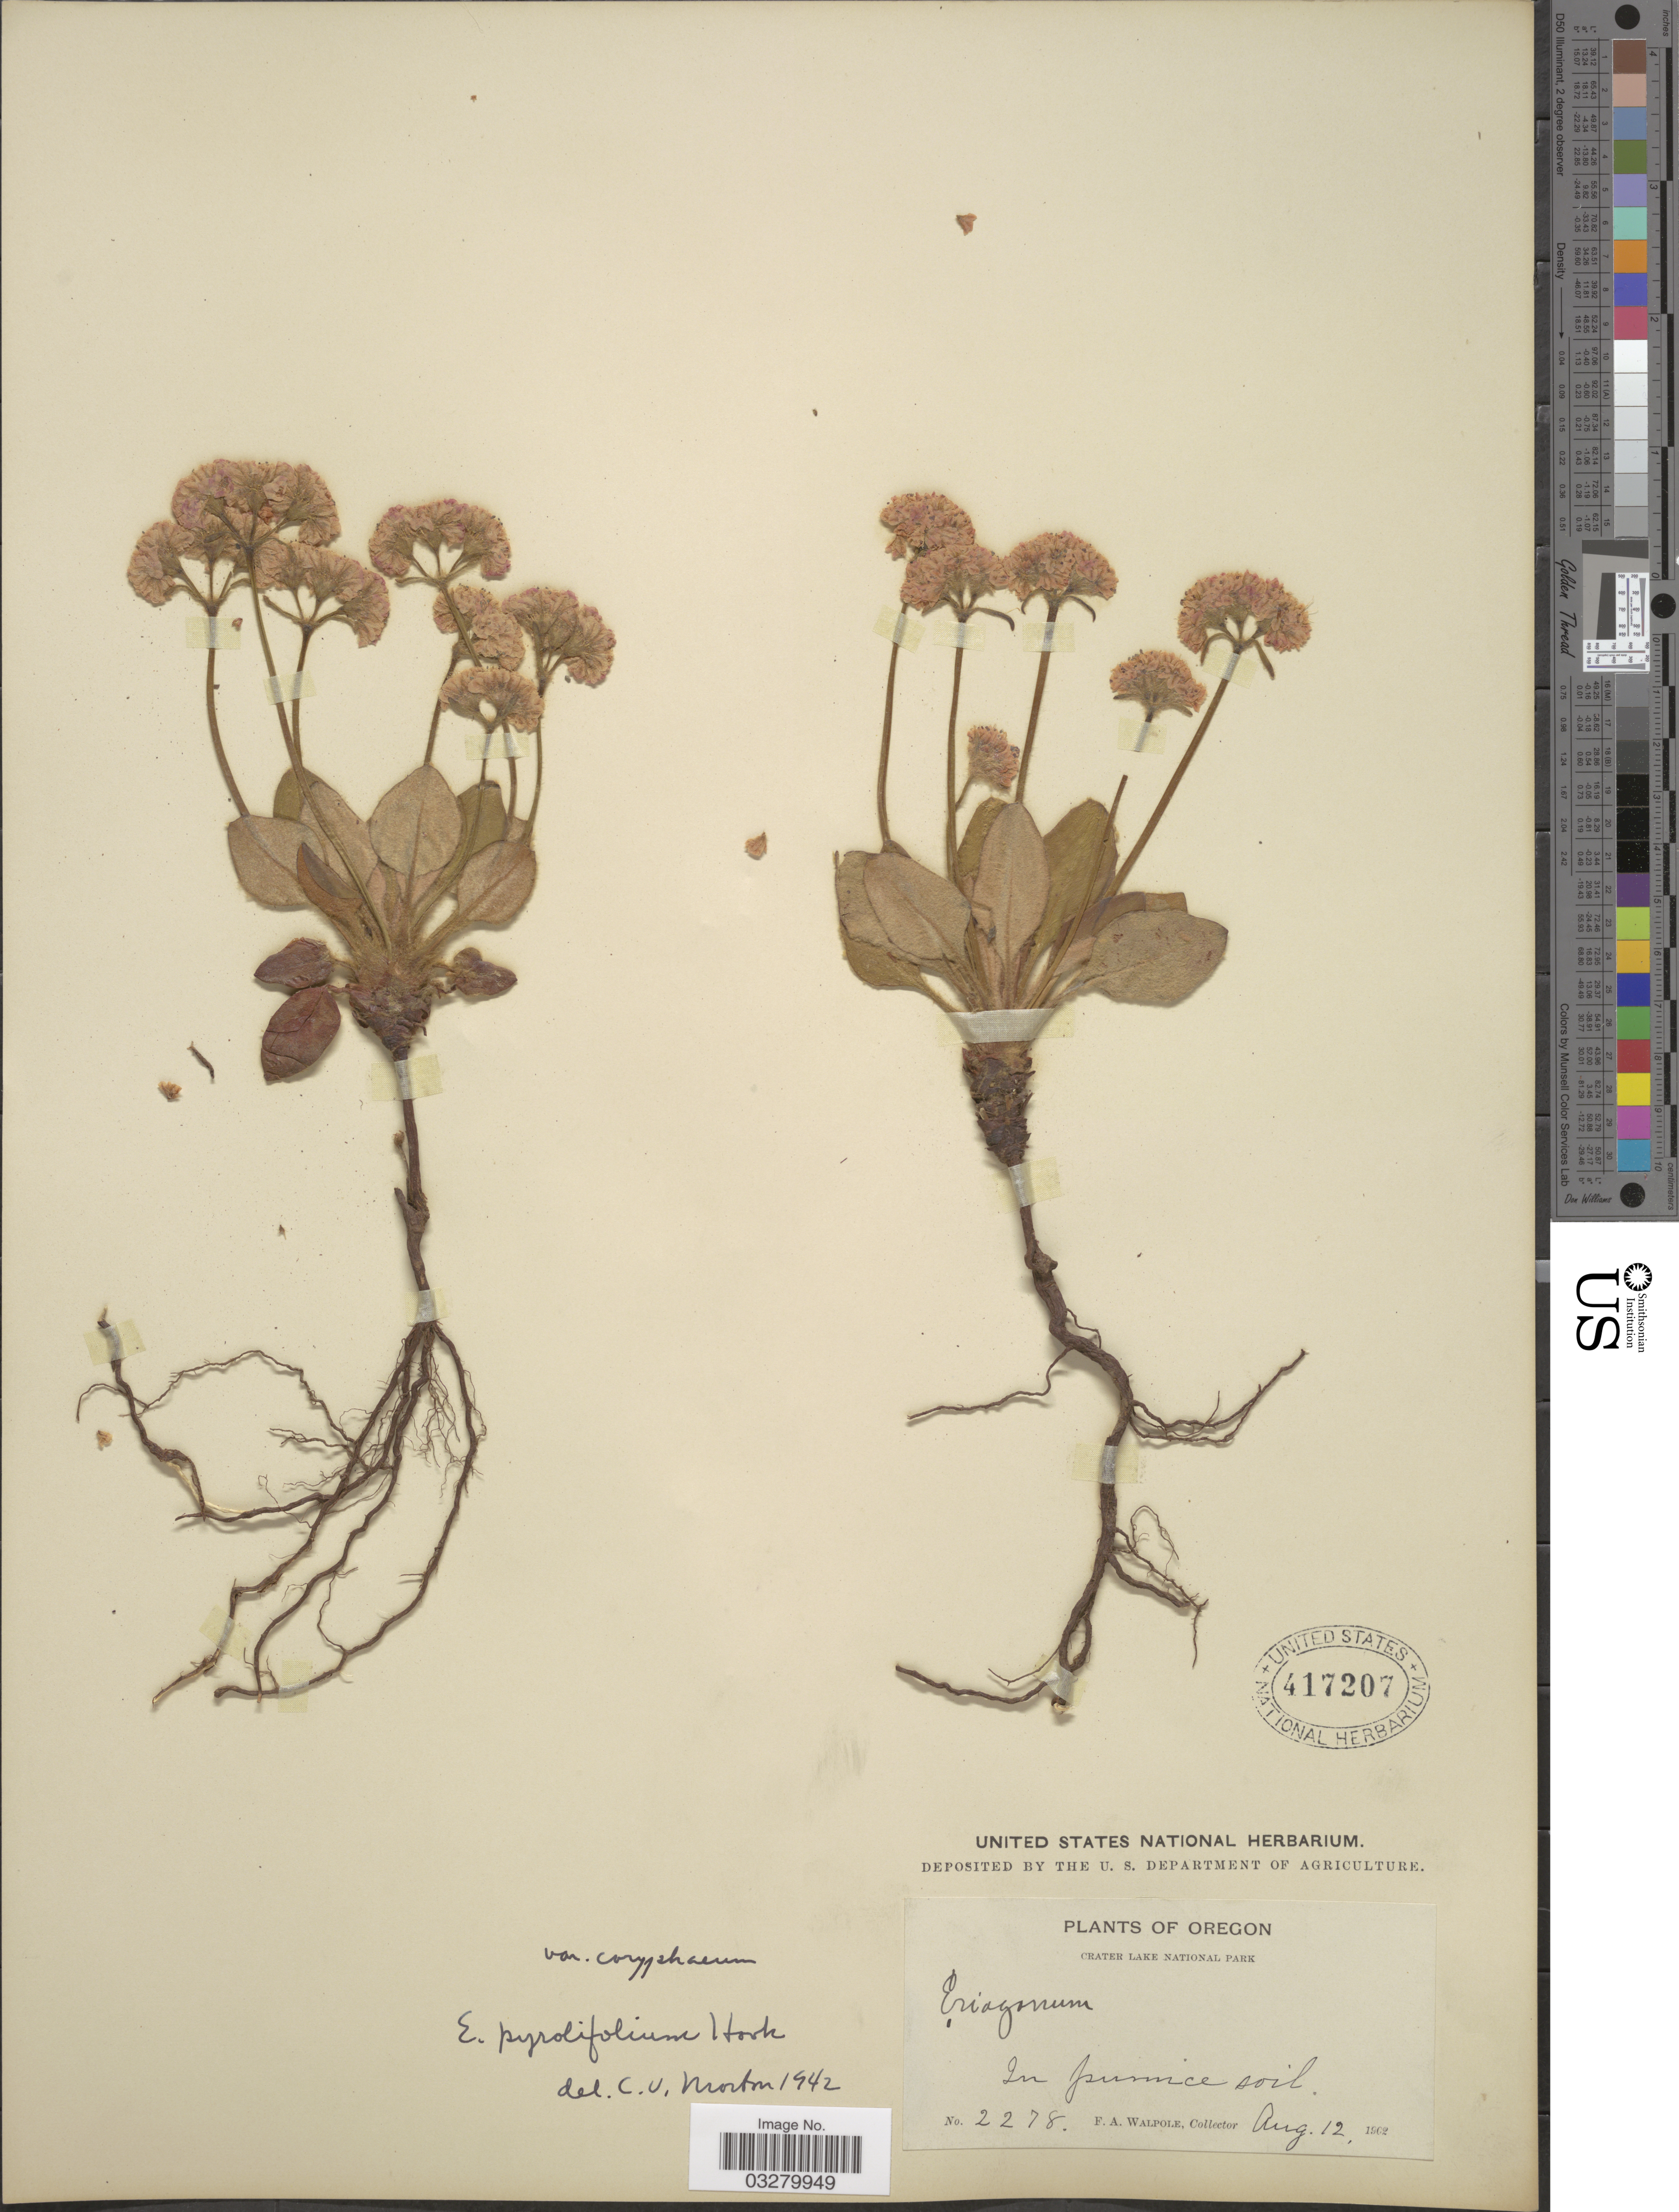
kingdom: Plantae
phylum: Tracheophyta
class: Magnoliopsida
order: Caryophyllales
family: Polygonaceae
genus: Eriogonum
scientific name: Eriogonum pyrolifolium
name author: Hook.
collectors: F. Walpole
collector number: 2278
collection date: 1902-08-12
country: United States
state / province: Oregon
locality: Crater Lake National Park.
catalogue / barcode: US 417207